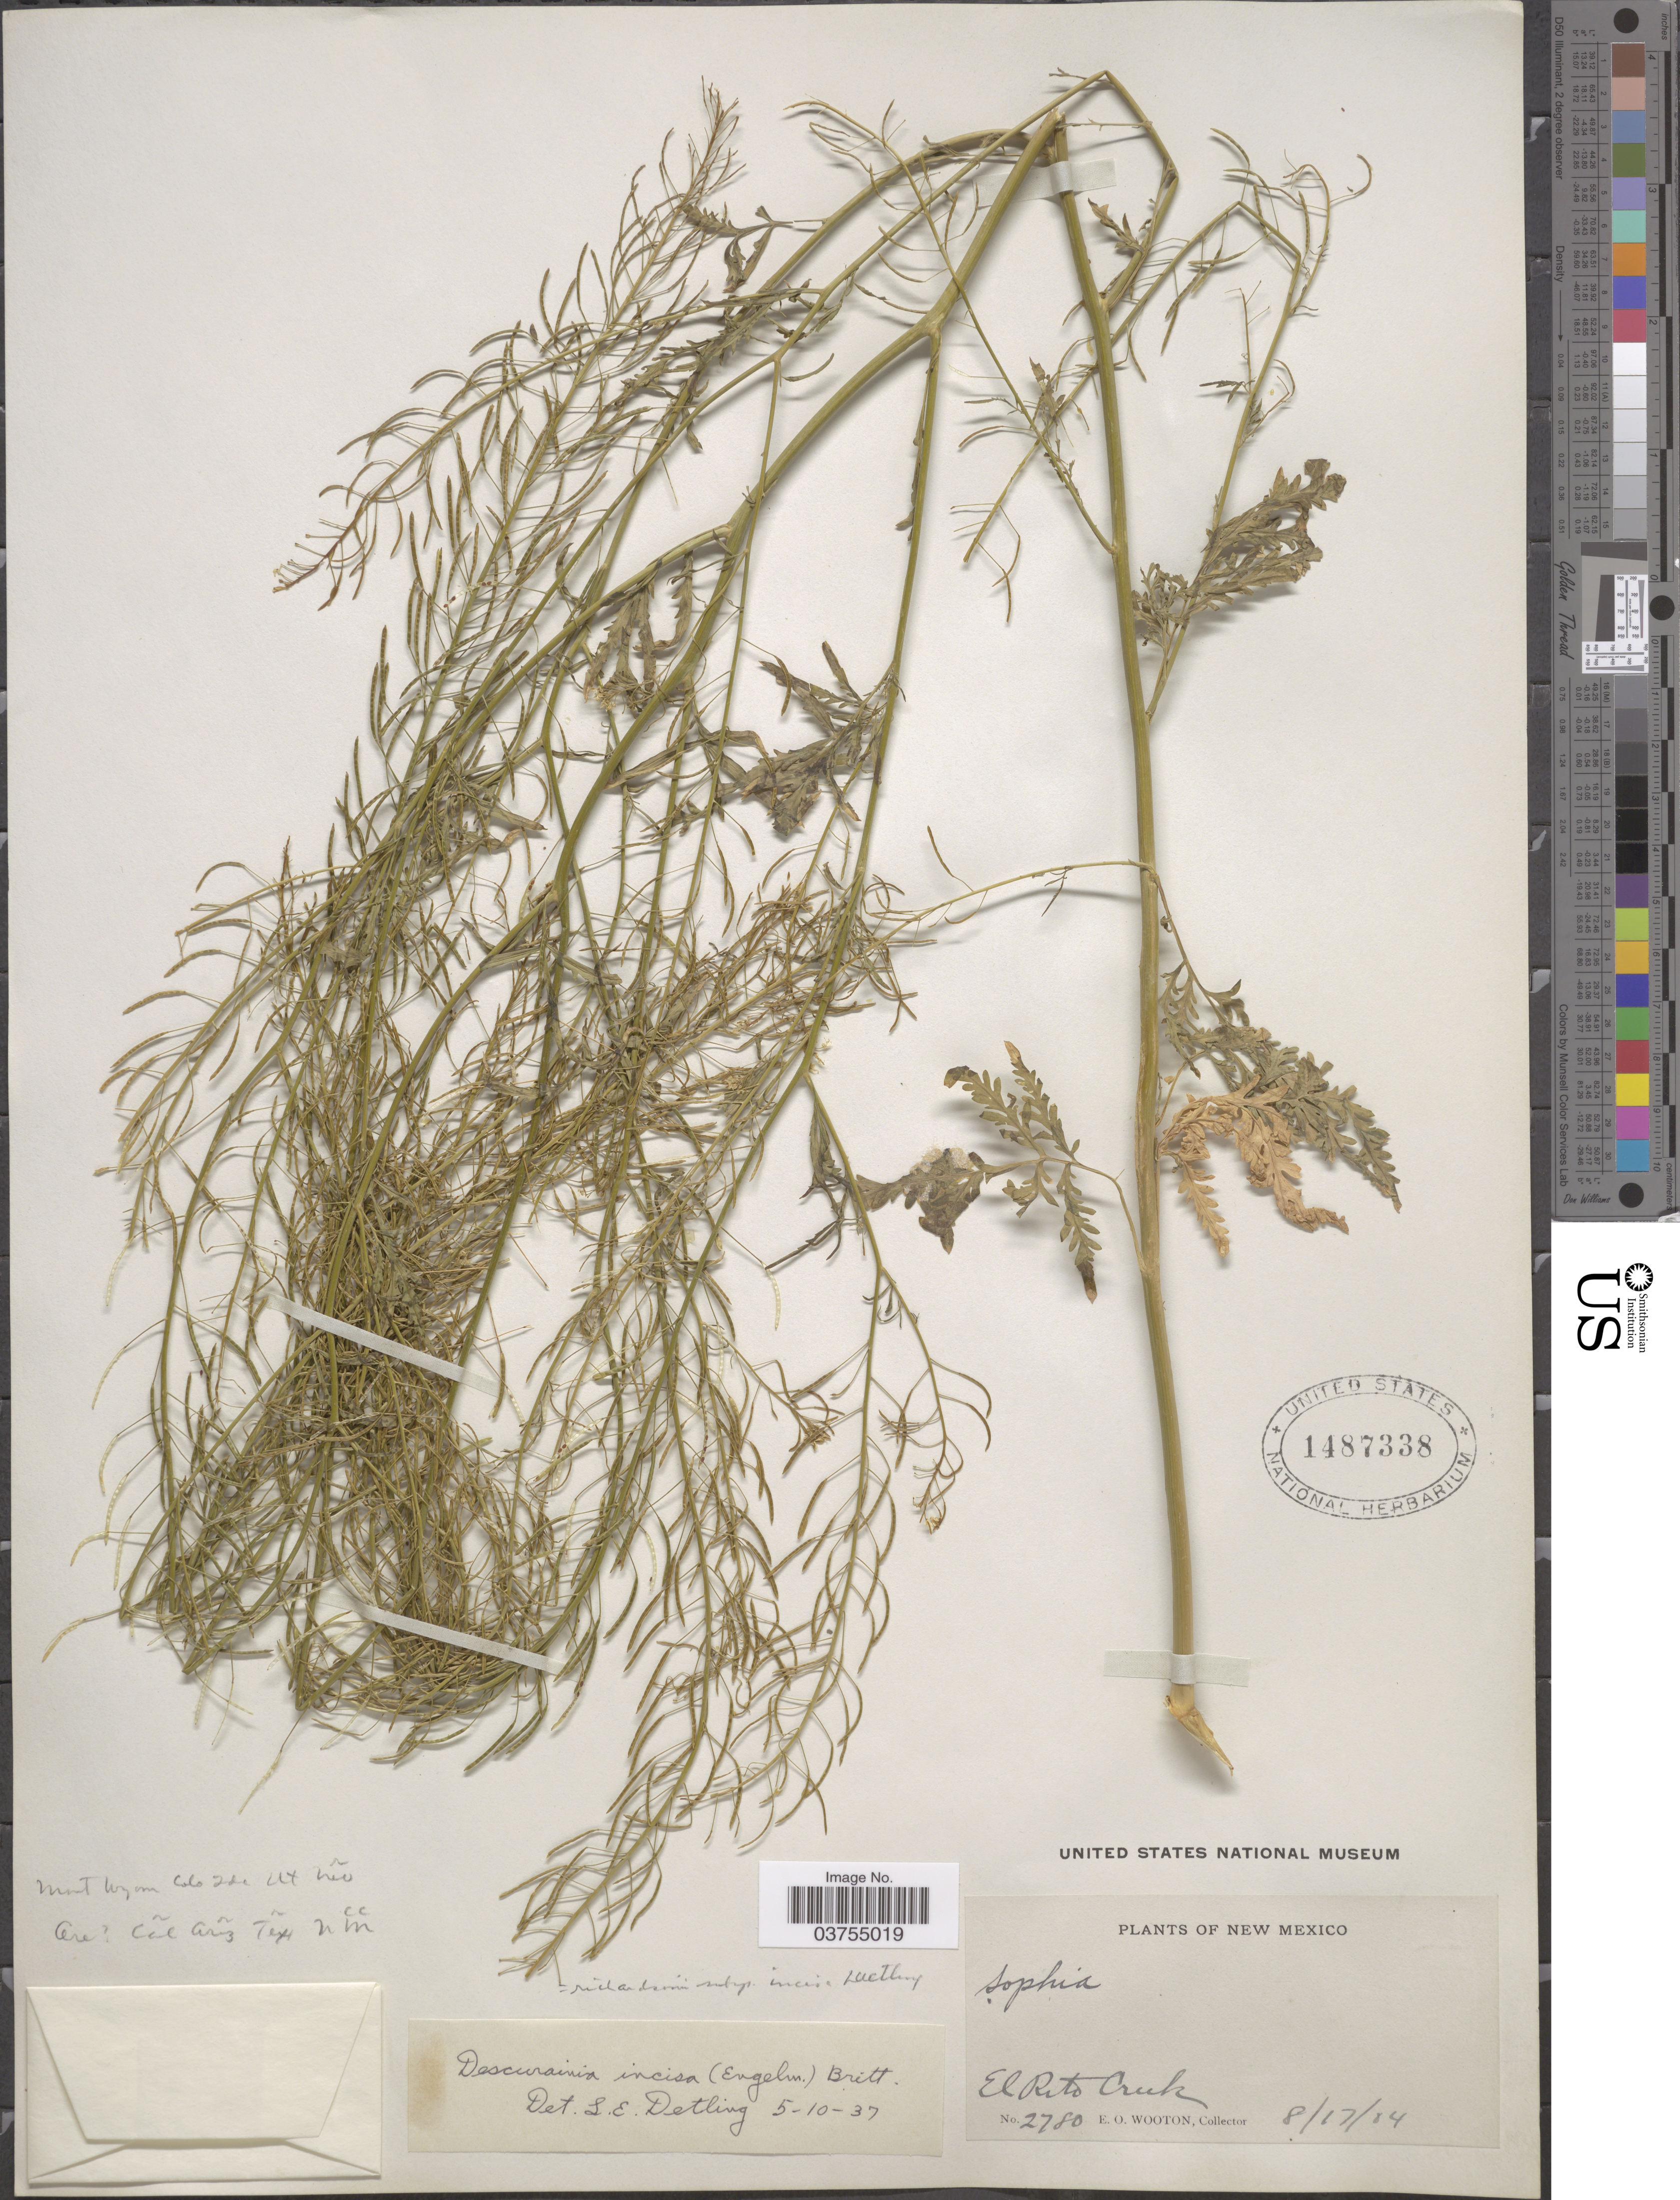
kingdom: Plantae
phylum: Tracheophyta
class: Magnoliopsida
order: Brassicales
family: Brassicaceae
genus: Descurainia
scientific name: Descurainia richardsonii subsp. incisa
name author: (Engelm. ex A. Gray) Detling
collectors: E. O. Wooton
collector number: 2780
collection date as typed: Transcribed d/m/y: 17/8/14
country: United States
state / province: New Mexico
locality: El Rito Creek.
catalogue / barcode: US 1487338